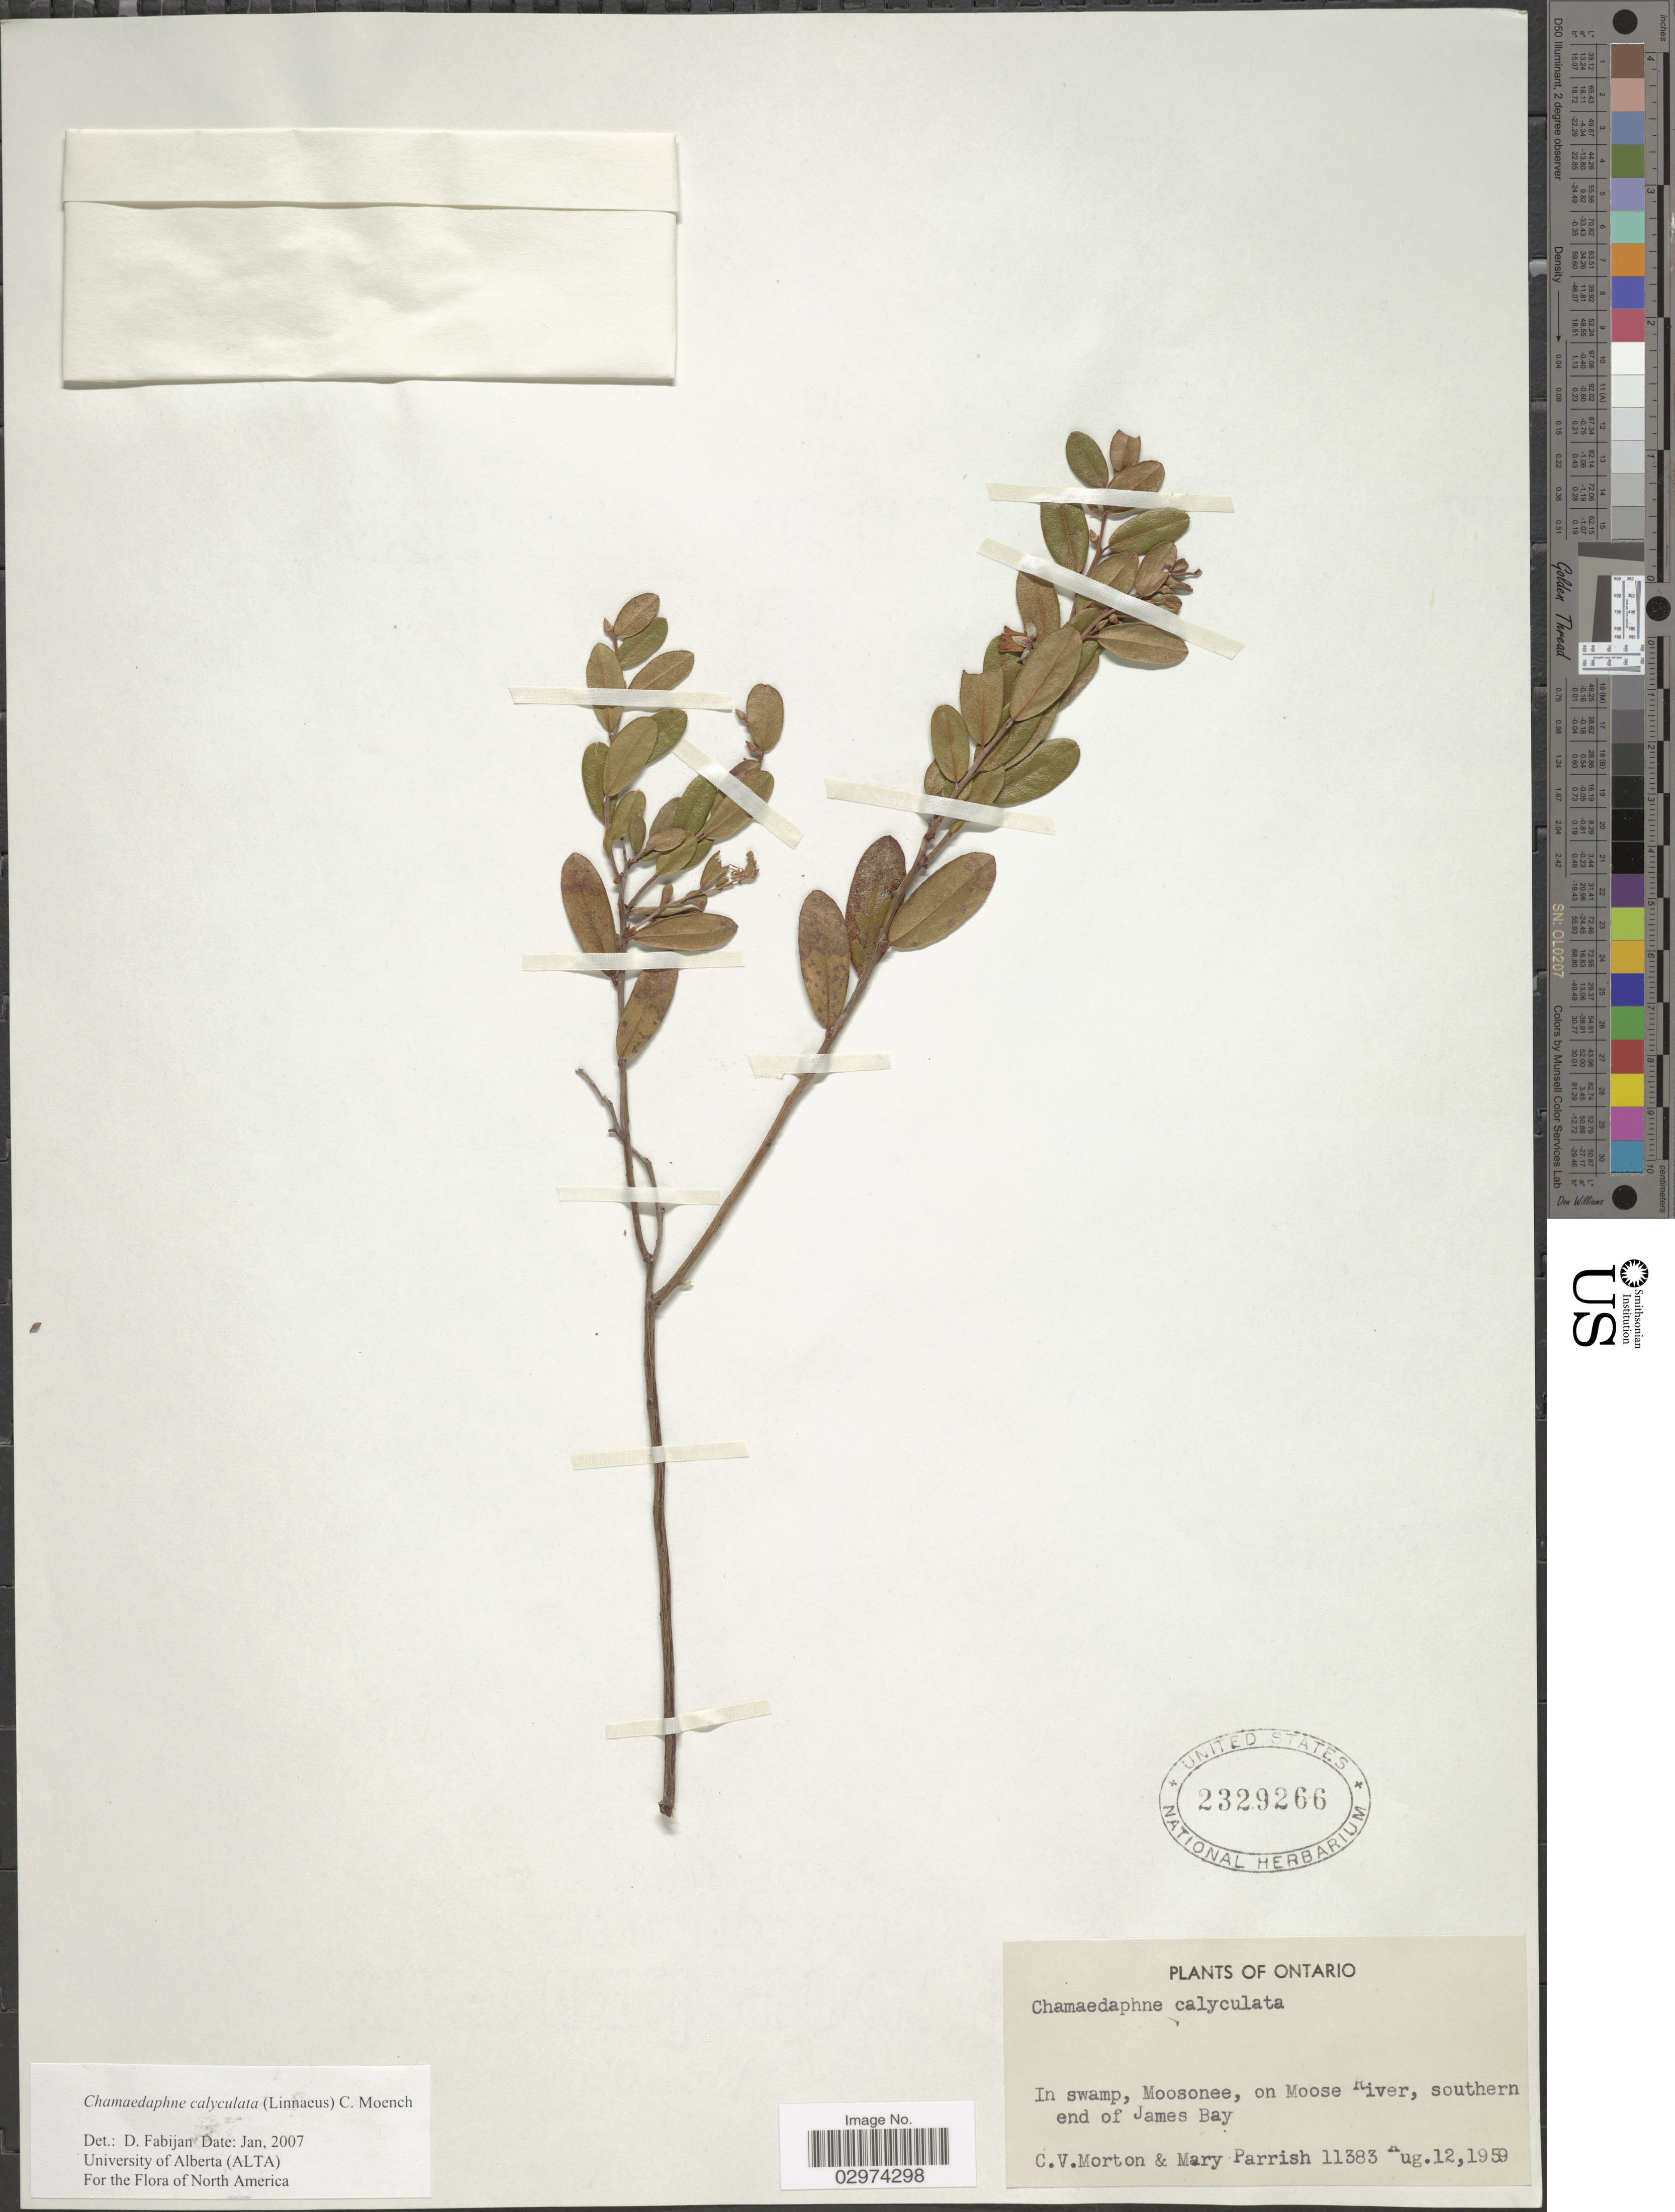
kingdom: Plantae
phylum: Tracheophyta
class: Magnoliopsida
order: Ericales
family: Ericaceae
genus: Chamaedaphne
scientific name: Chamaedaphne calyculata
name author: (L.) Moench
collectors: C. V. Morton & M. Parrish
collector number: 11383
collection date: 1959-08-12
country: Canada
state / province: Ontario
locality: Moosonee, on Moose River, southern end of James Bay.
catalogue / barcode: US 2329266